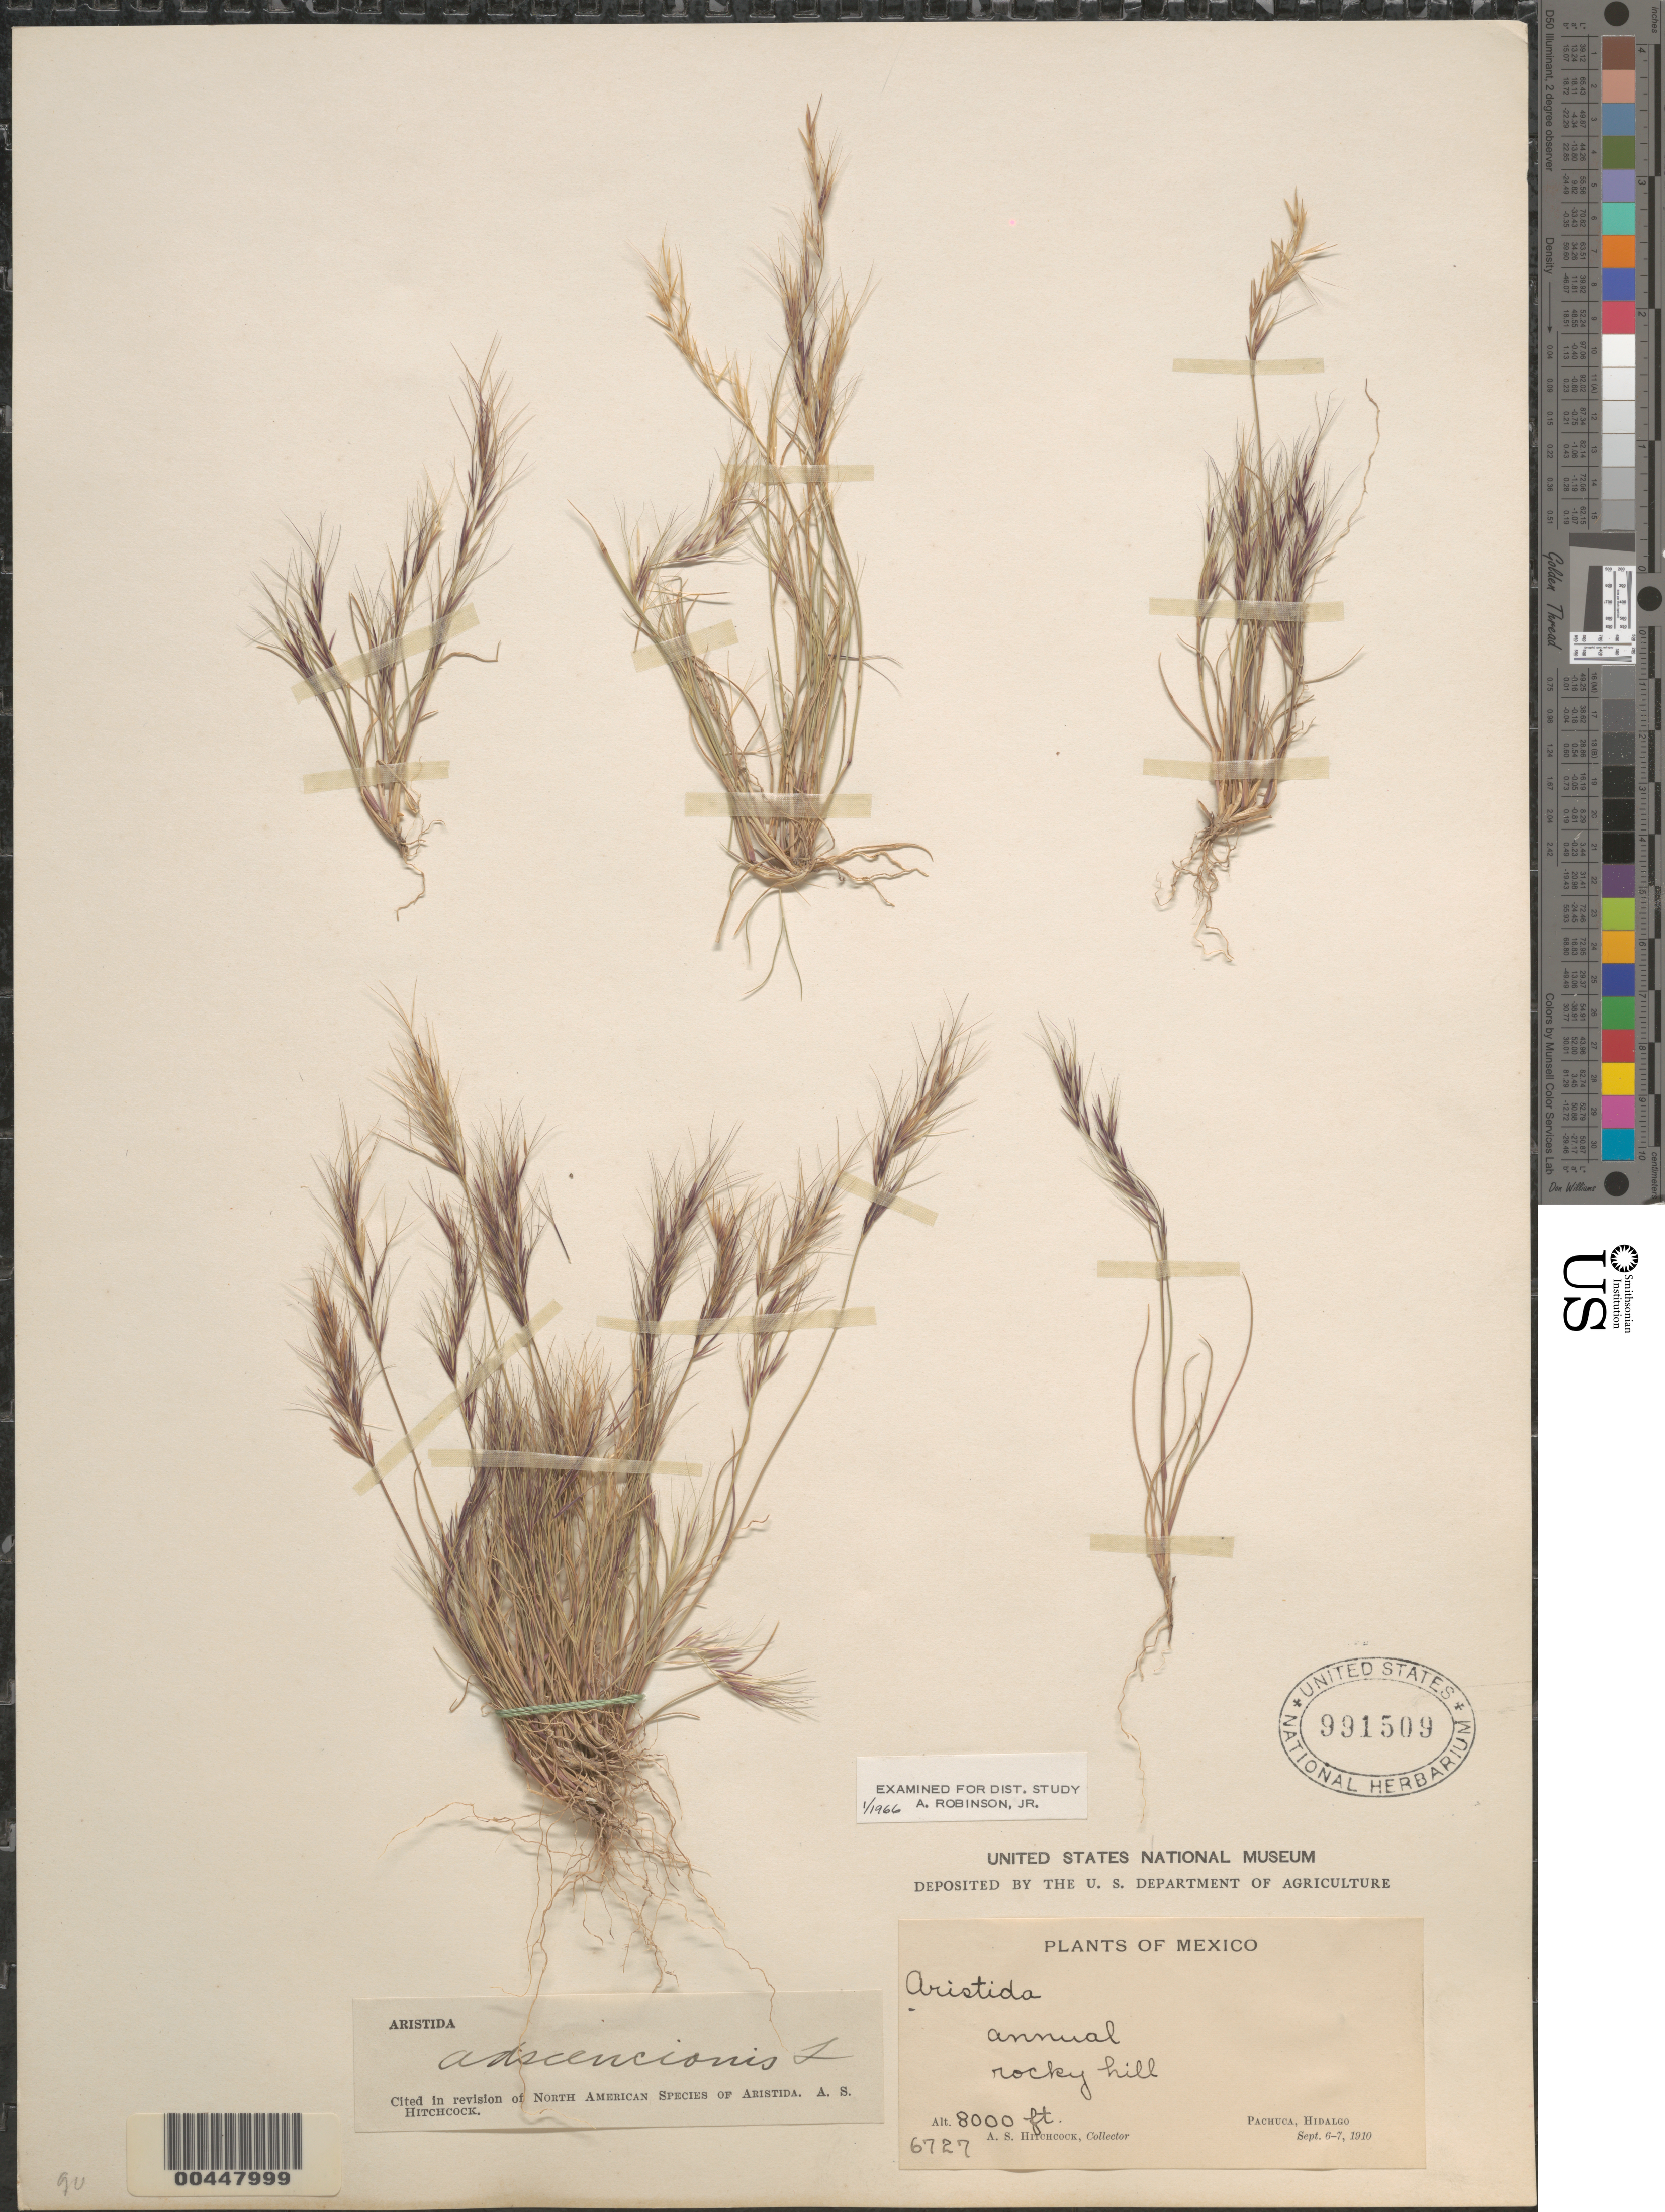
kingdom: Plantae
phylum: Tracheophyta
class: Liliopsida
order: Poales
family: Poaceae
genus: Aristida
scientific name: Aristida adscensionis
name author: L.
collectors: A. S. Hitchcock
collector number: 6727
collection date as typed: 6 Sep 1910 to 7 Sep 1910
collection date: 1910-09-06/1910-09-07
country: Mexico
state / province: Hidalgo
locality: Pachuca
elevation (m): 2438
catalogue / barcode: US 991509